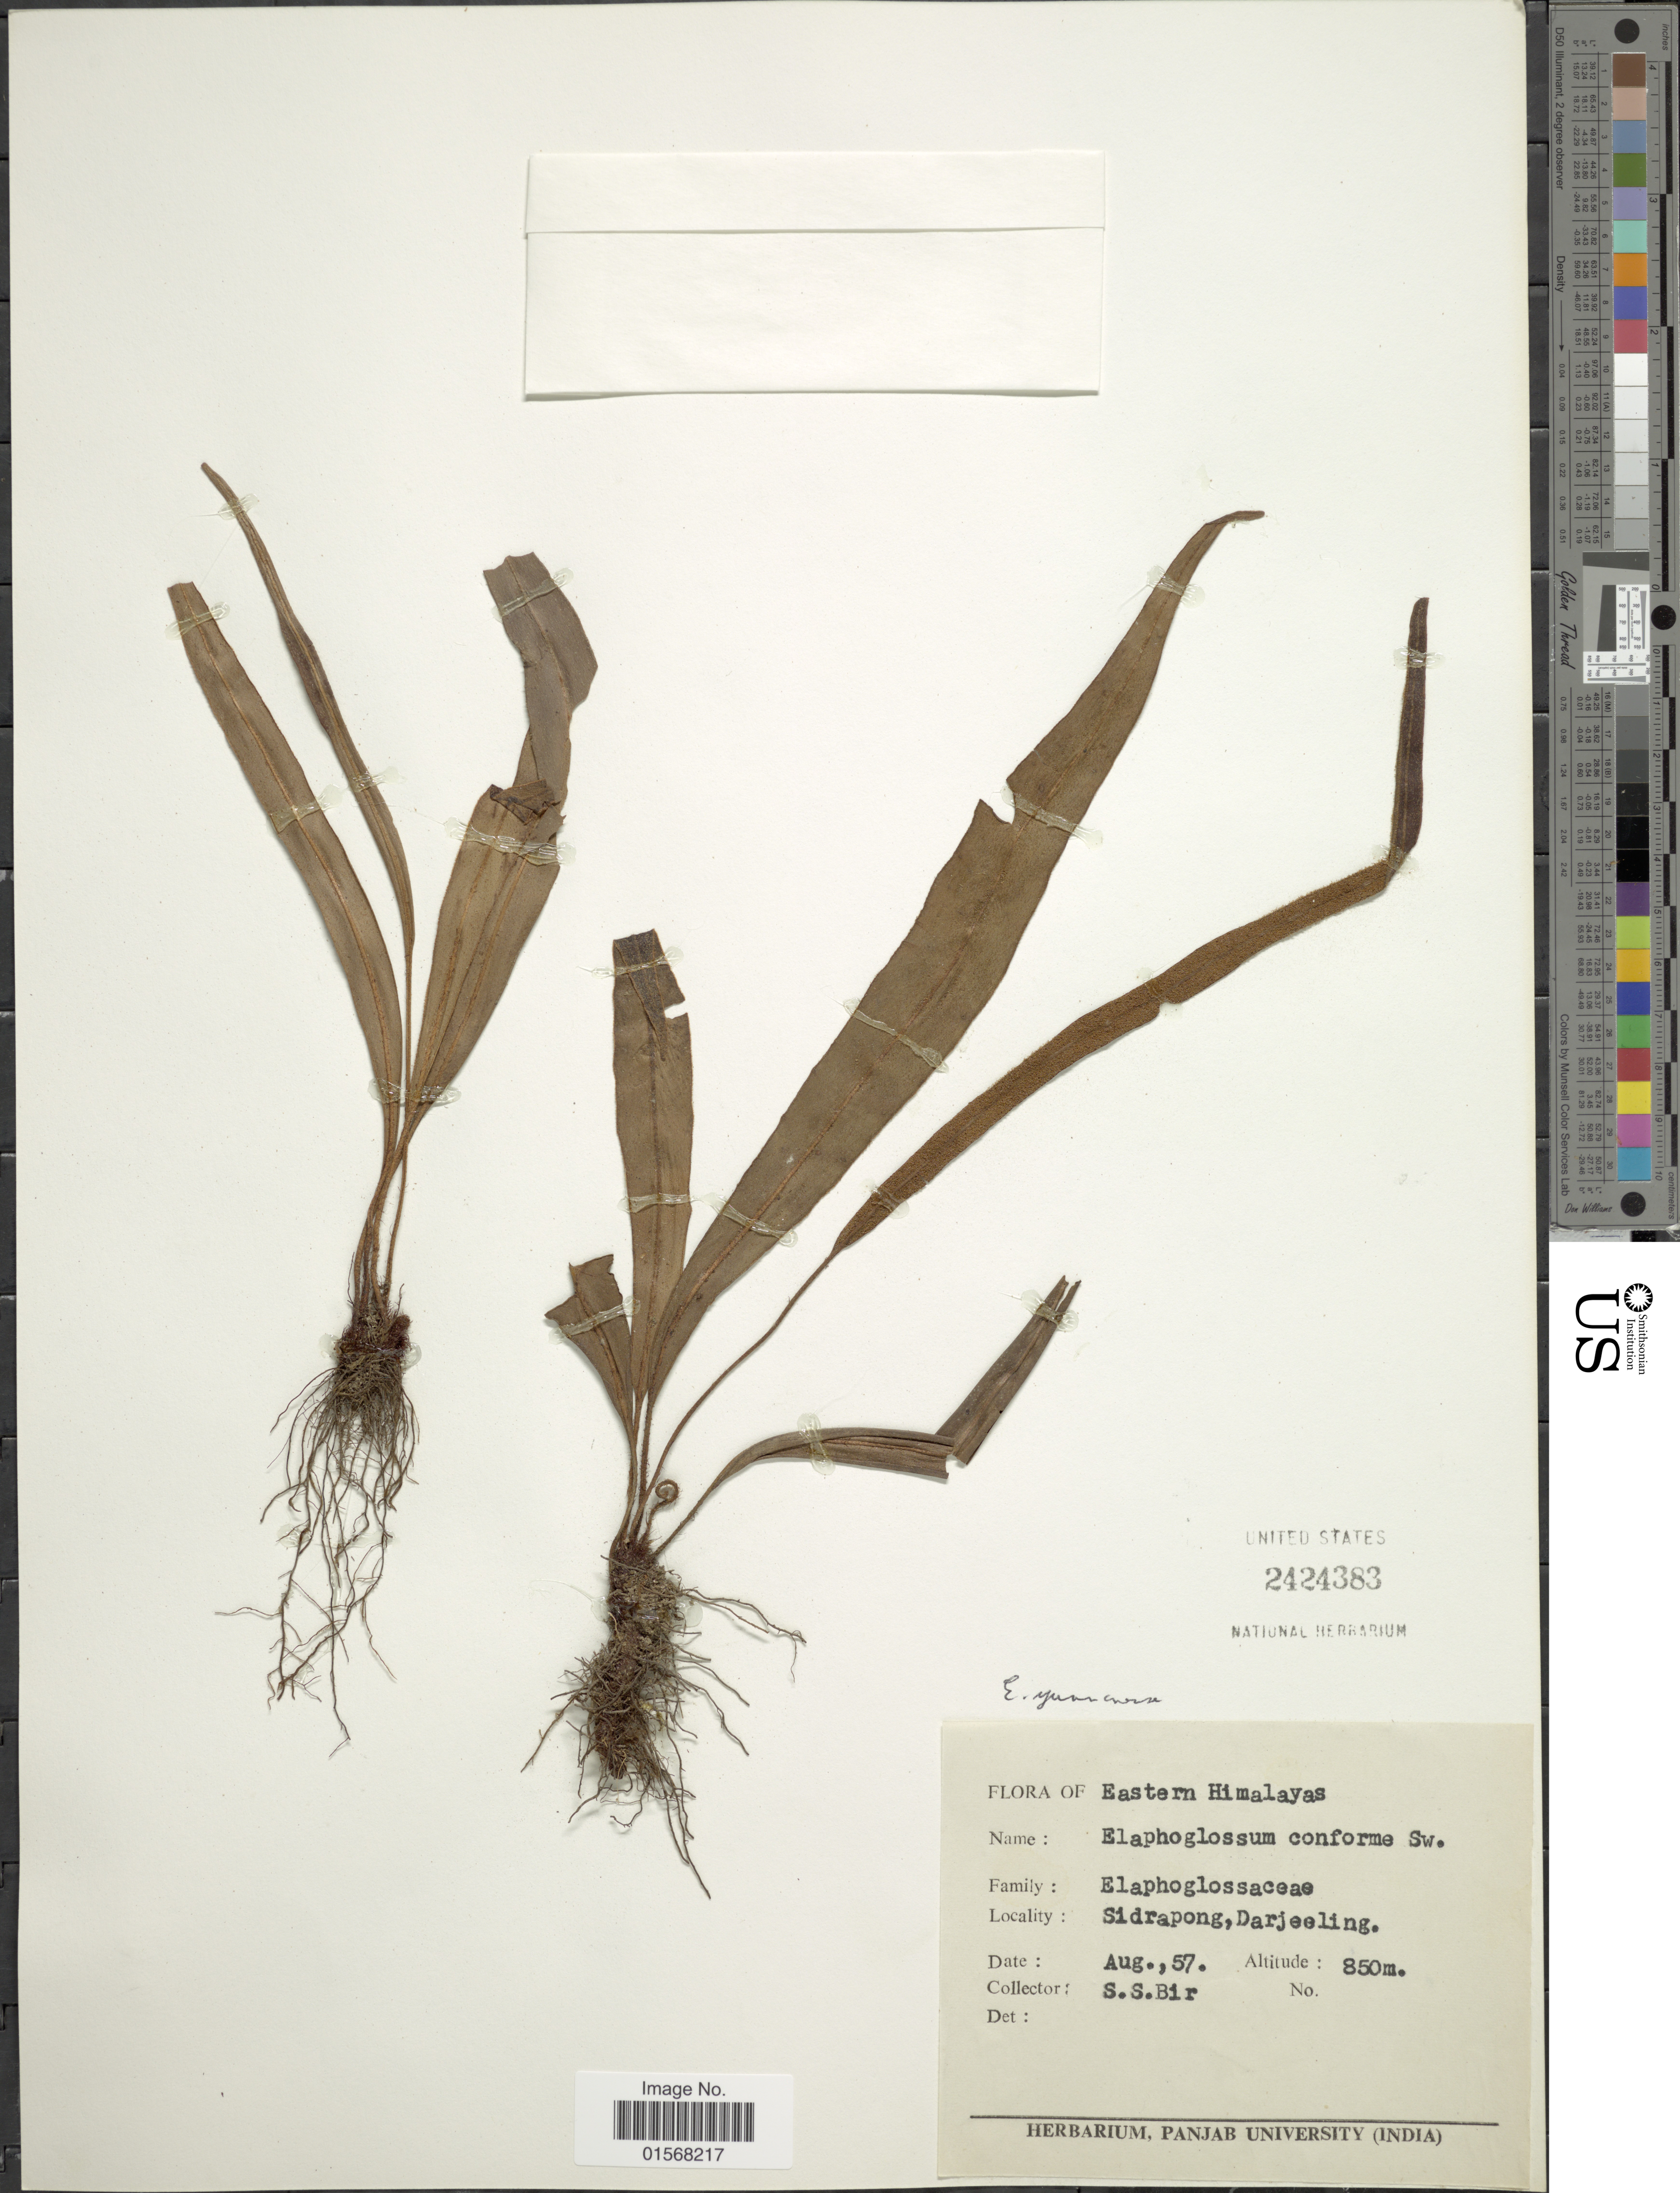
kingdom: Plantae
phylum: Tracheophyta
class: Polypodiopsida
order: Polypodiales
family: Dryopteridaceae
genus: Elaphoglossum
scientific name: Elaphoglossum stelligerum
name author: (Wall. ex Baker) T. Moore ex Alston & Bonner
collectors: S. S. Bir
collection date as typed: Transcribed d/m/y: /8/57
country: India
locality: Eastern Himalayas, Sidrapong, Darjeeling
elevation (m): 850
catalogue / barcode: US 2424383